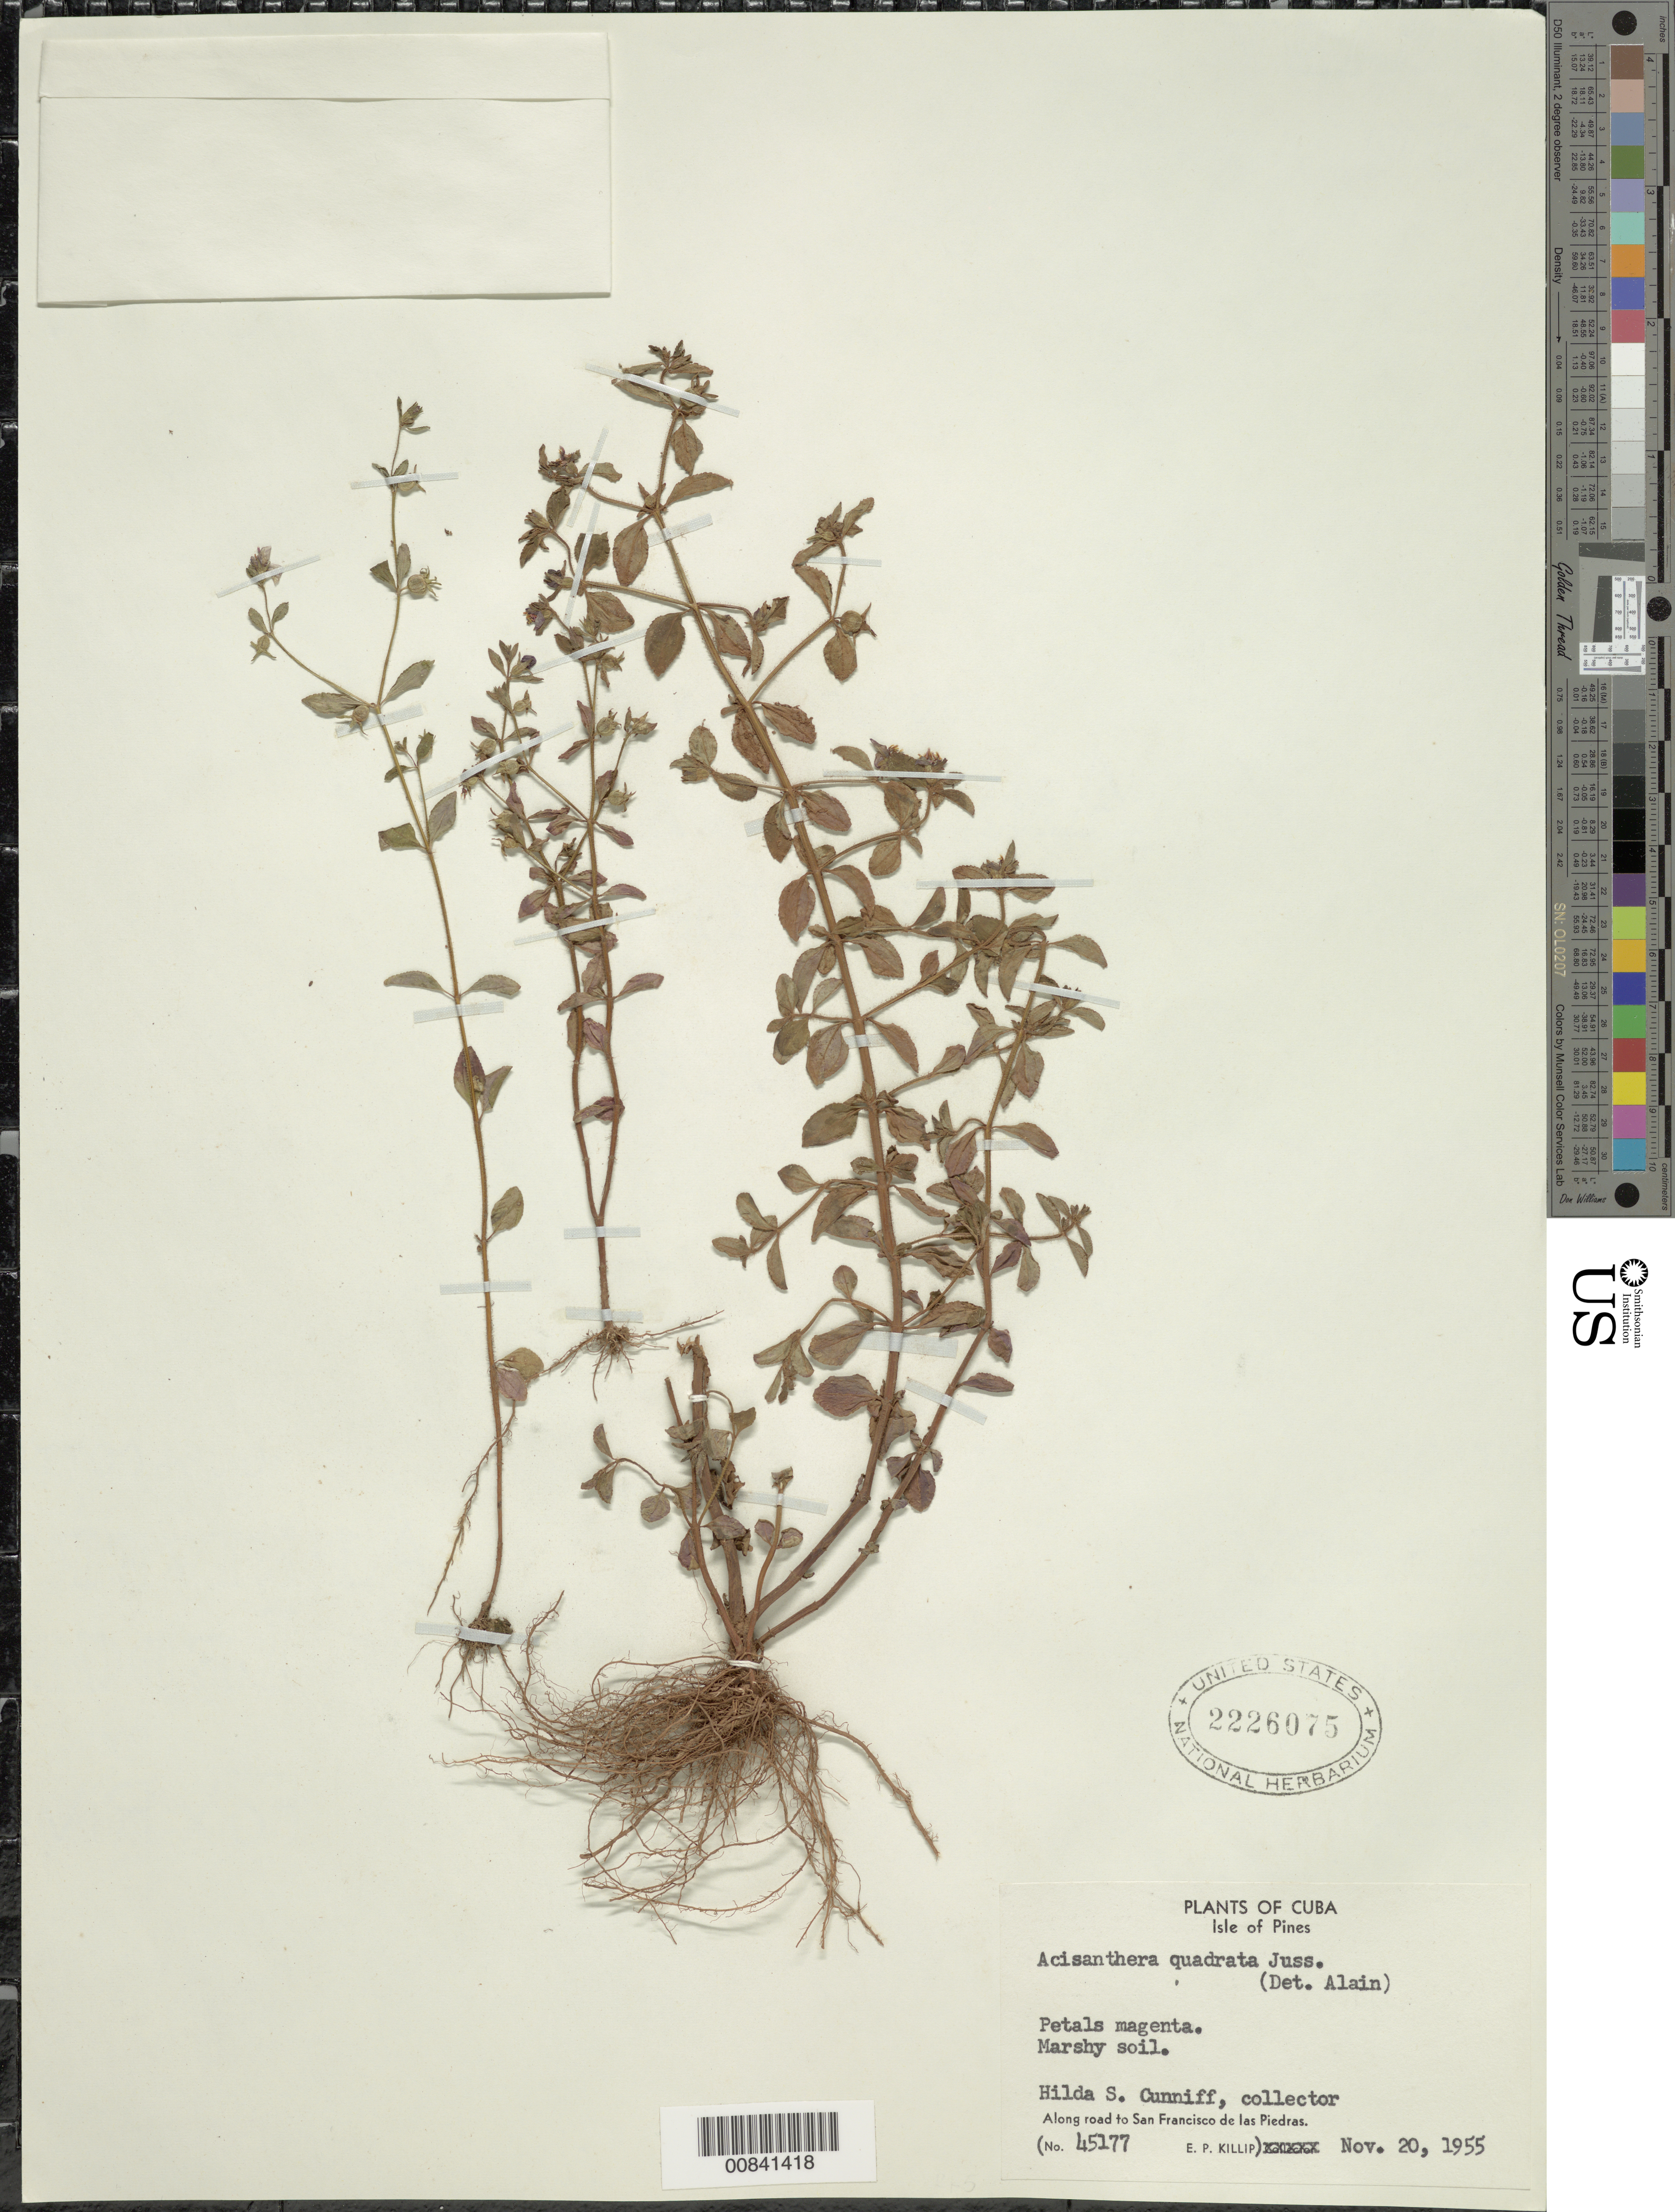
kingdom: Plantae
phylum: Tracheophyta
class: Magnoliopsida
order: Myrtales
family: Melastomataceae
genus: Acisanthera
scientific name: Acisanthera erecta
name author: Gleason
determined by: Nunes da Silva, Diego, (RB), Jardim Botanico do Rio de Janeiro - Herbario (BRAZIL)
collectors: E. P. Killip & H. Cunniff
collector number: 45177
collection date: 1955-11-20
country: Cuba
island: Isla de la Juventud [Isla de Pinos]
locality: San Francisco de las Piedras.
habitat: Marshy soil.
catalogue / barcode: US 2226075